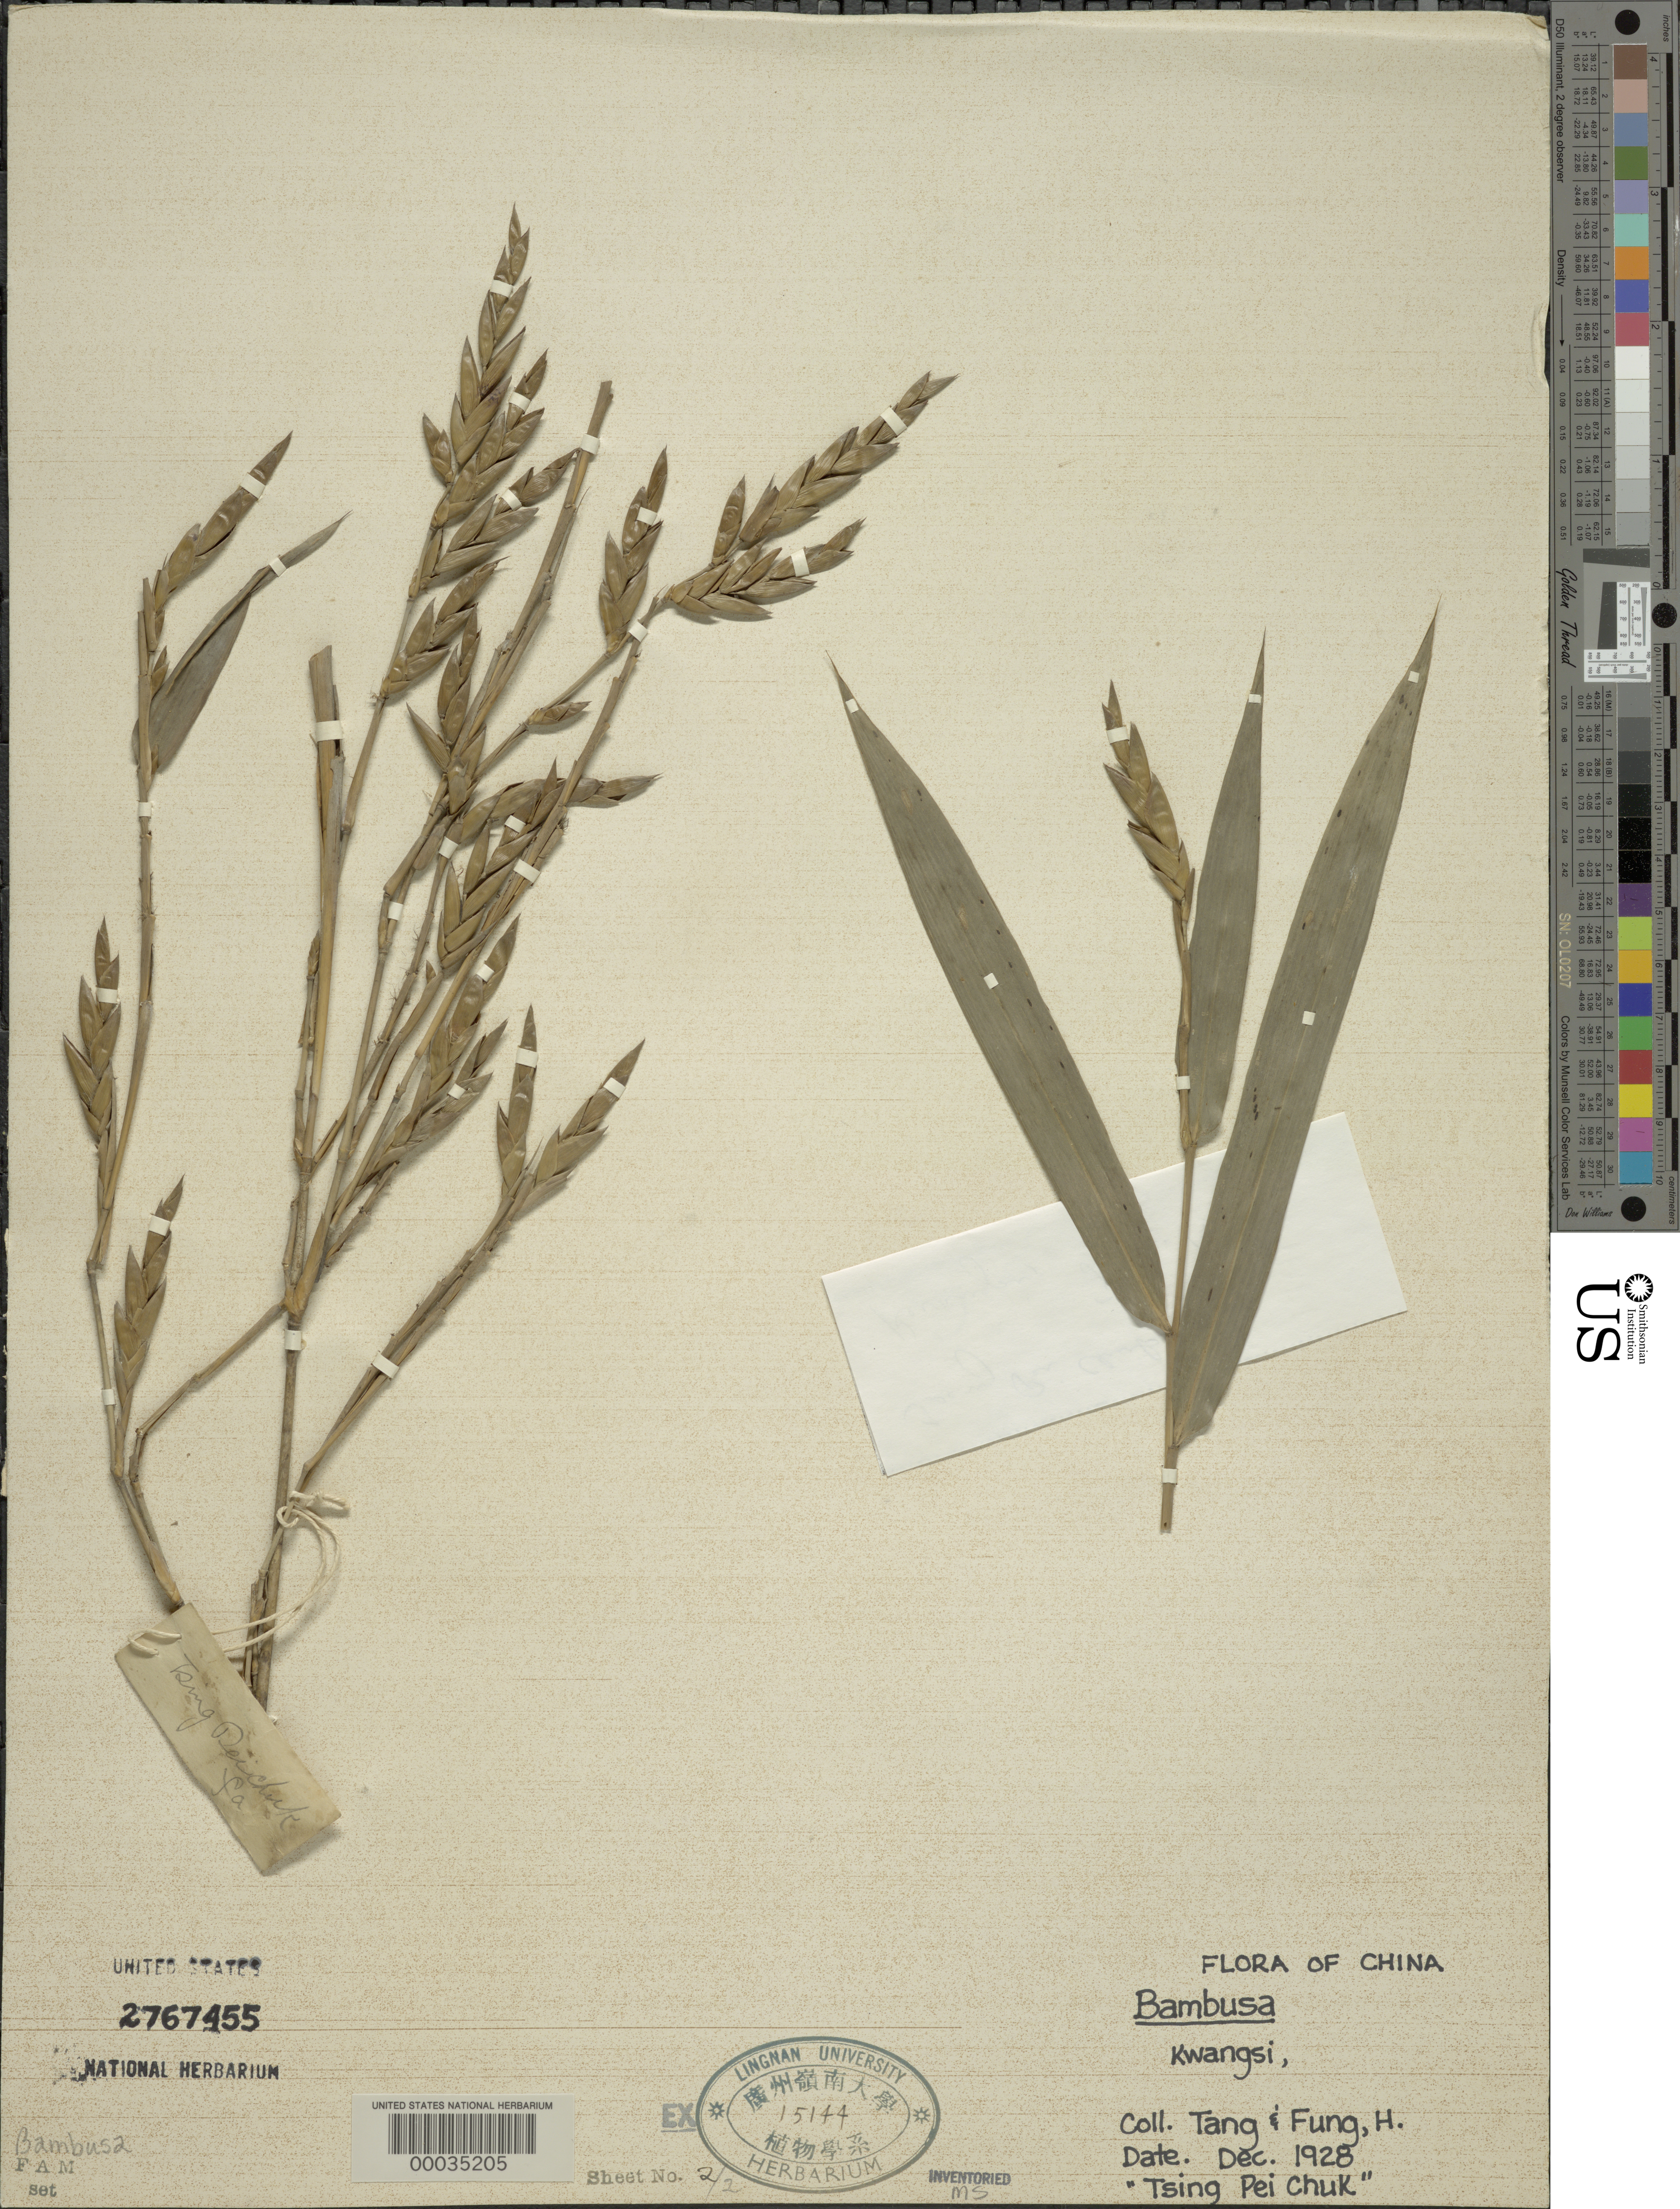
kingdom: Plantae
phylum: Tracheophyta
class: Liliopsida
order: Poales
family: Poaceae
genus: Bambusa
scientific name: Bambusa sp.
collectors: S. P. Tang & H. L. Fung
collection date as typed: Dec 1928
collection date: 1928-12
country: China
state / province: Jiangxi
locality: Kwangsi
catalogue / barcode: US 2767455